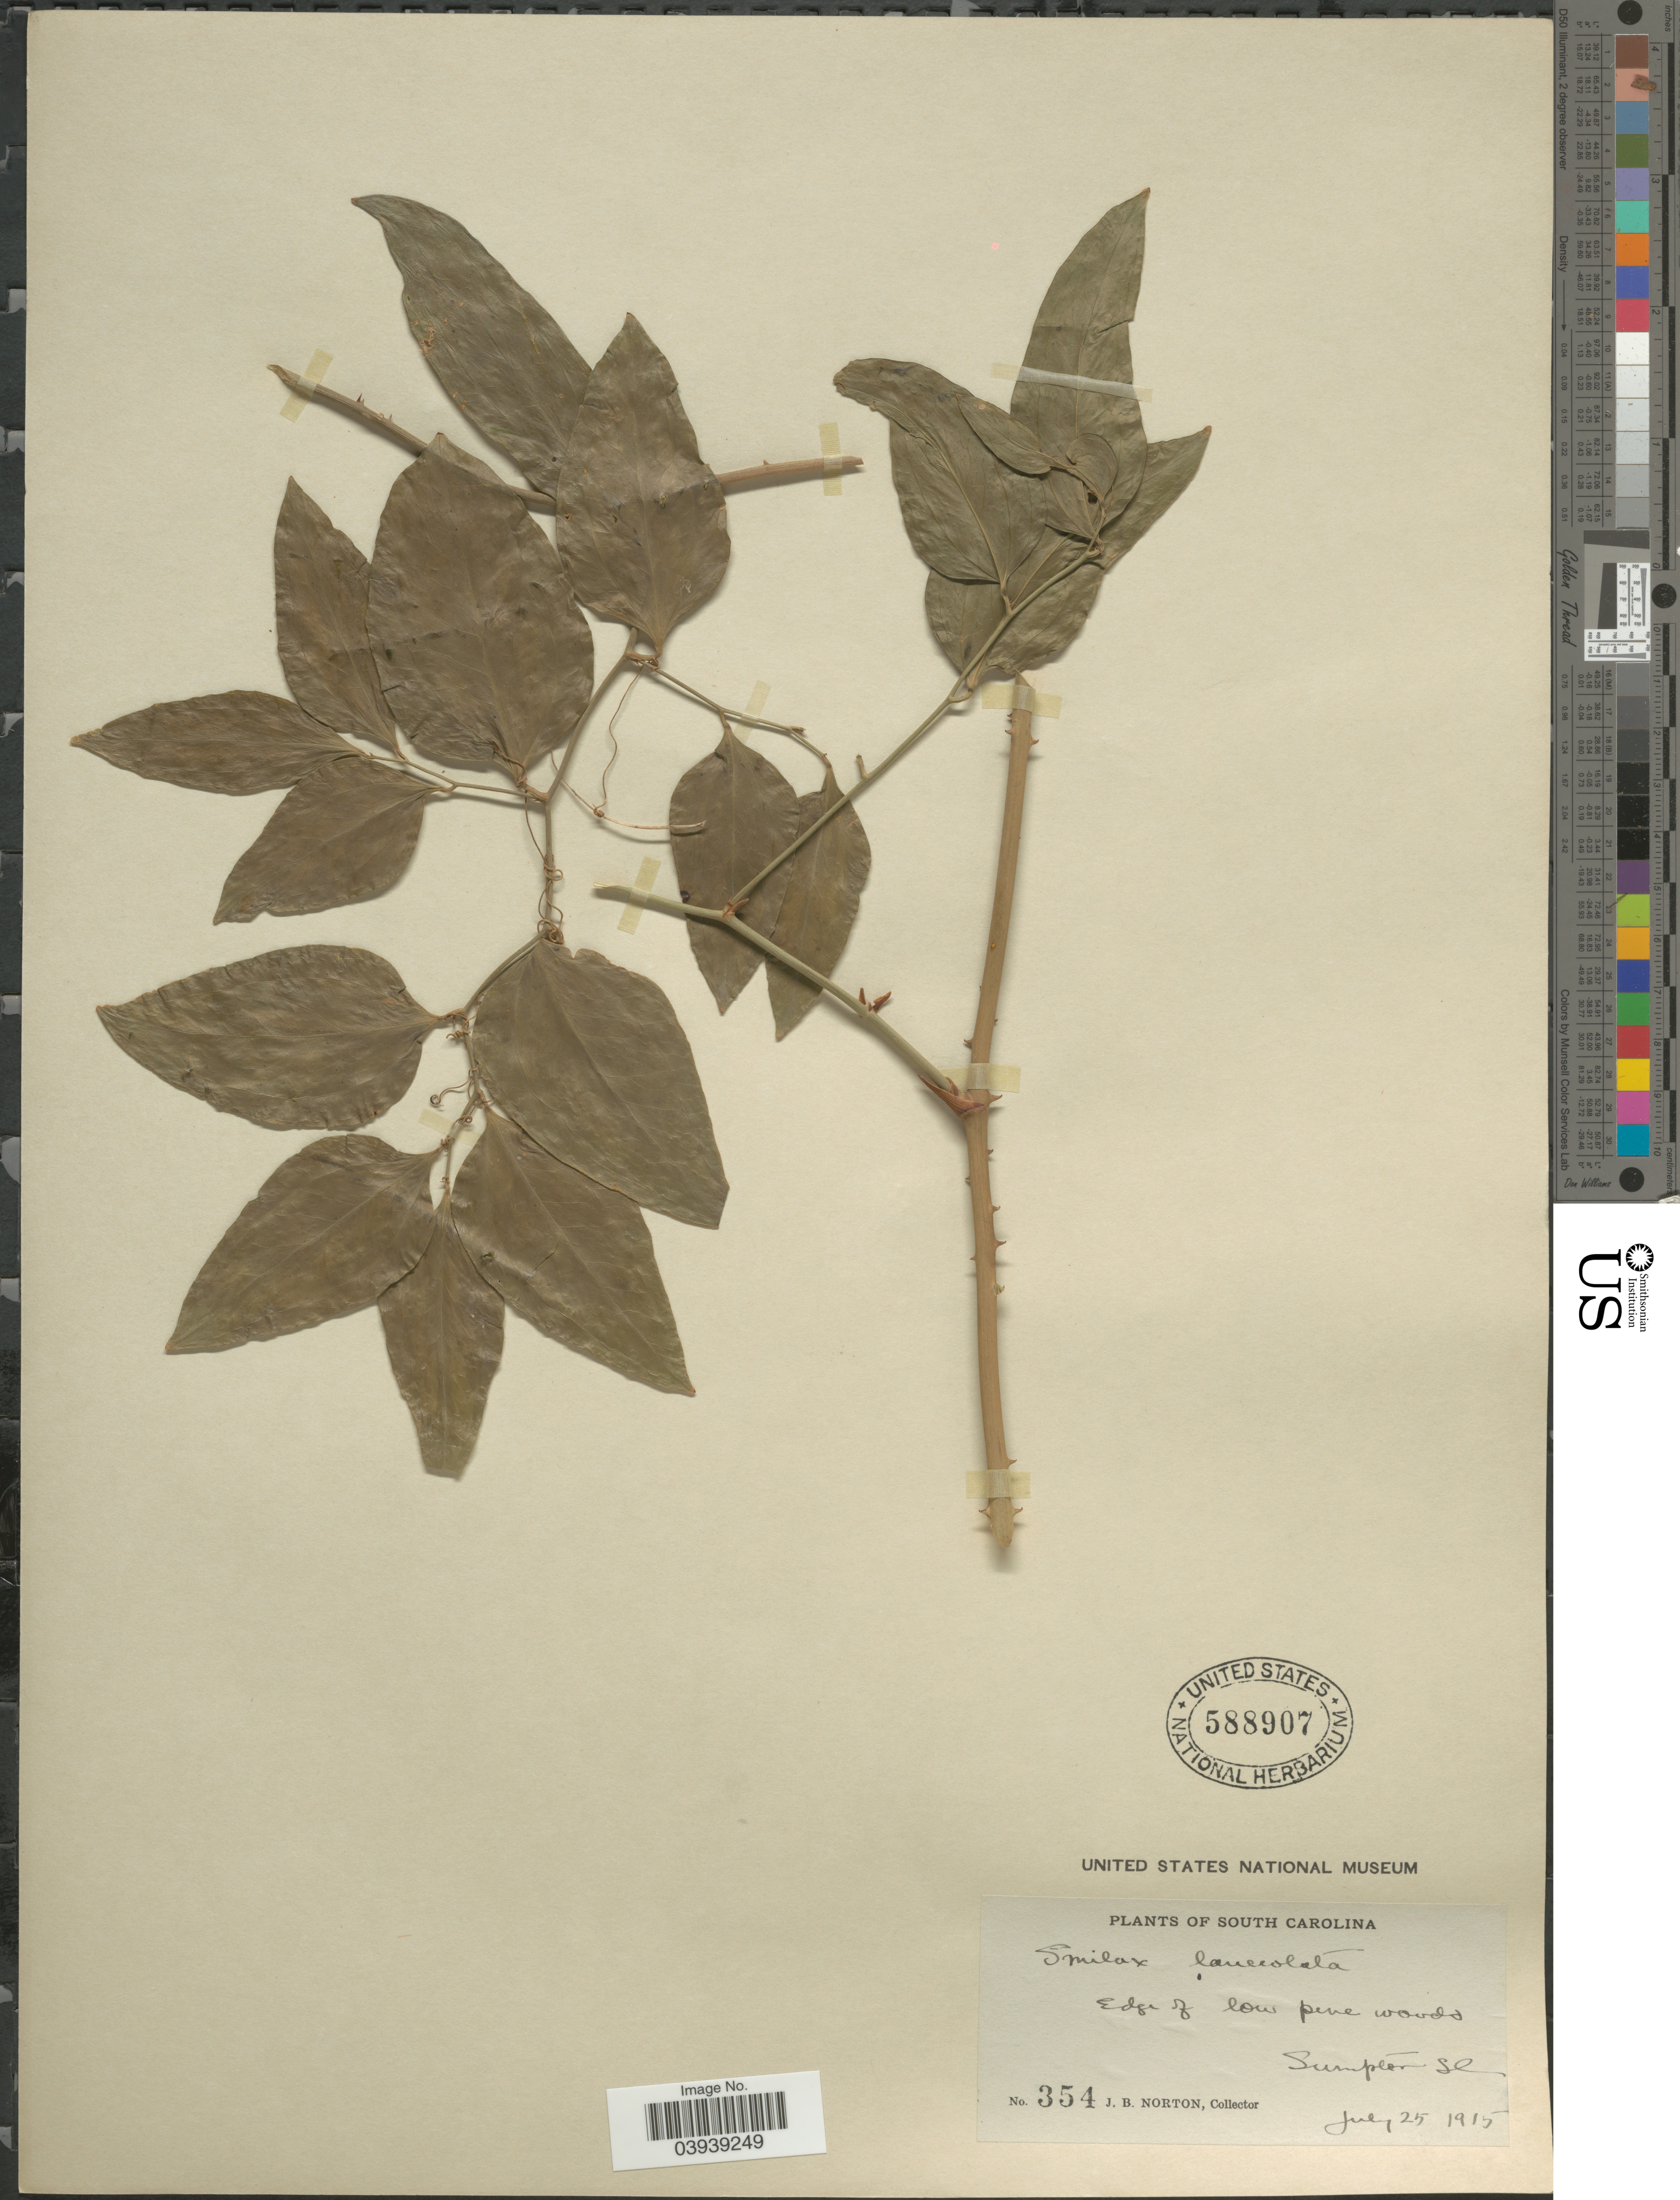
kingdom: Plantae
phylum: Tracheophyta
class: Liliopsida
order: Liliales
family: Smilacaceae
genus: Smilax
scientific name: Smilax smallii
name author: Morong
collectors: J. B. Norton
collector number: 354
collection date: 1915-07-25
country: United States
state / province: South Carolina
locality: Edge of low pine woods. Sumpter.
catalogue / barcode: US 588907